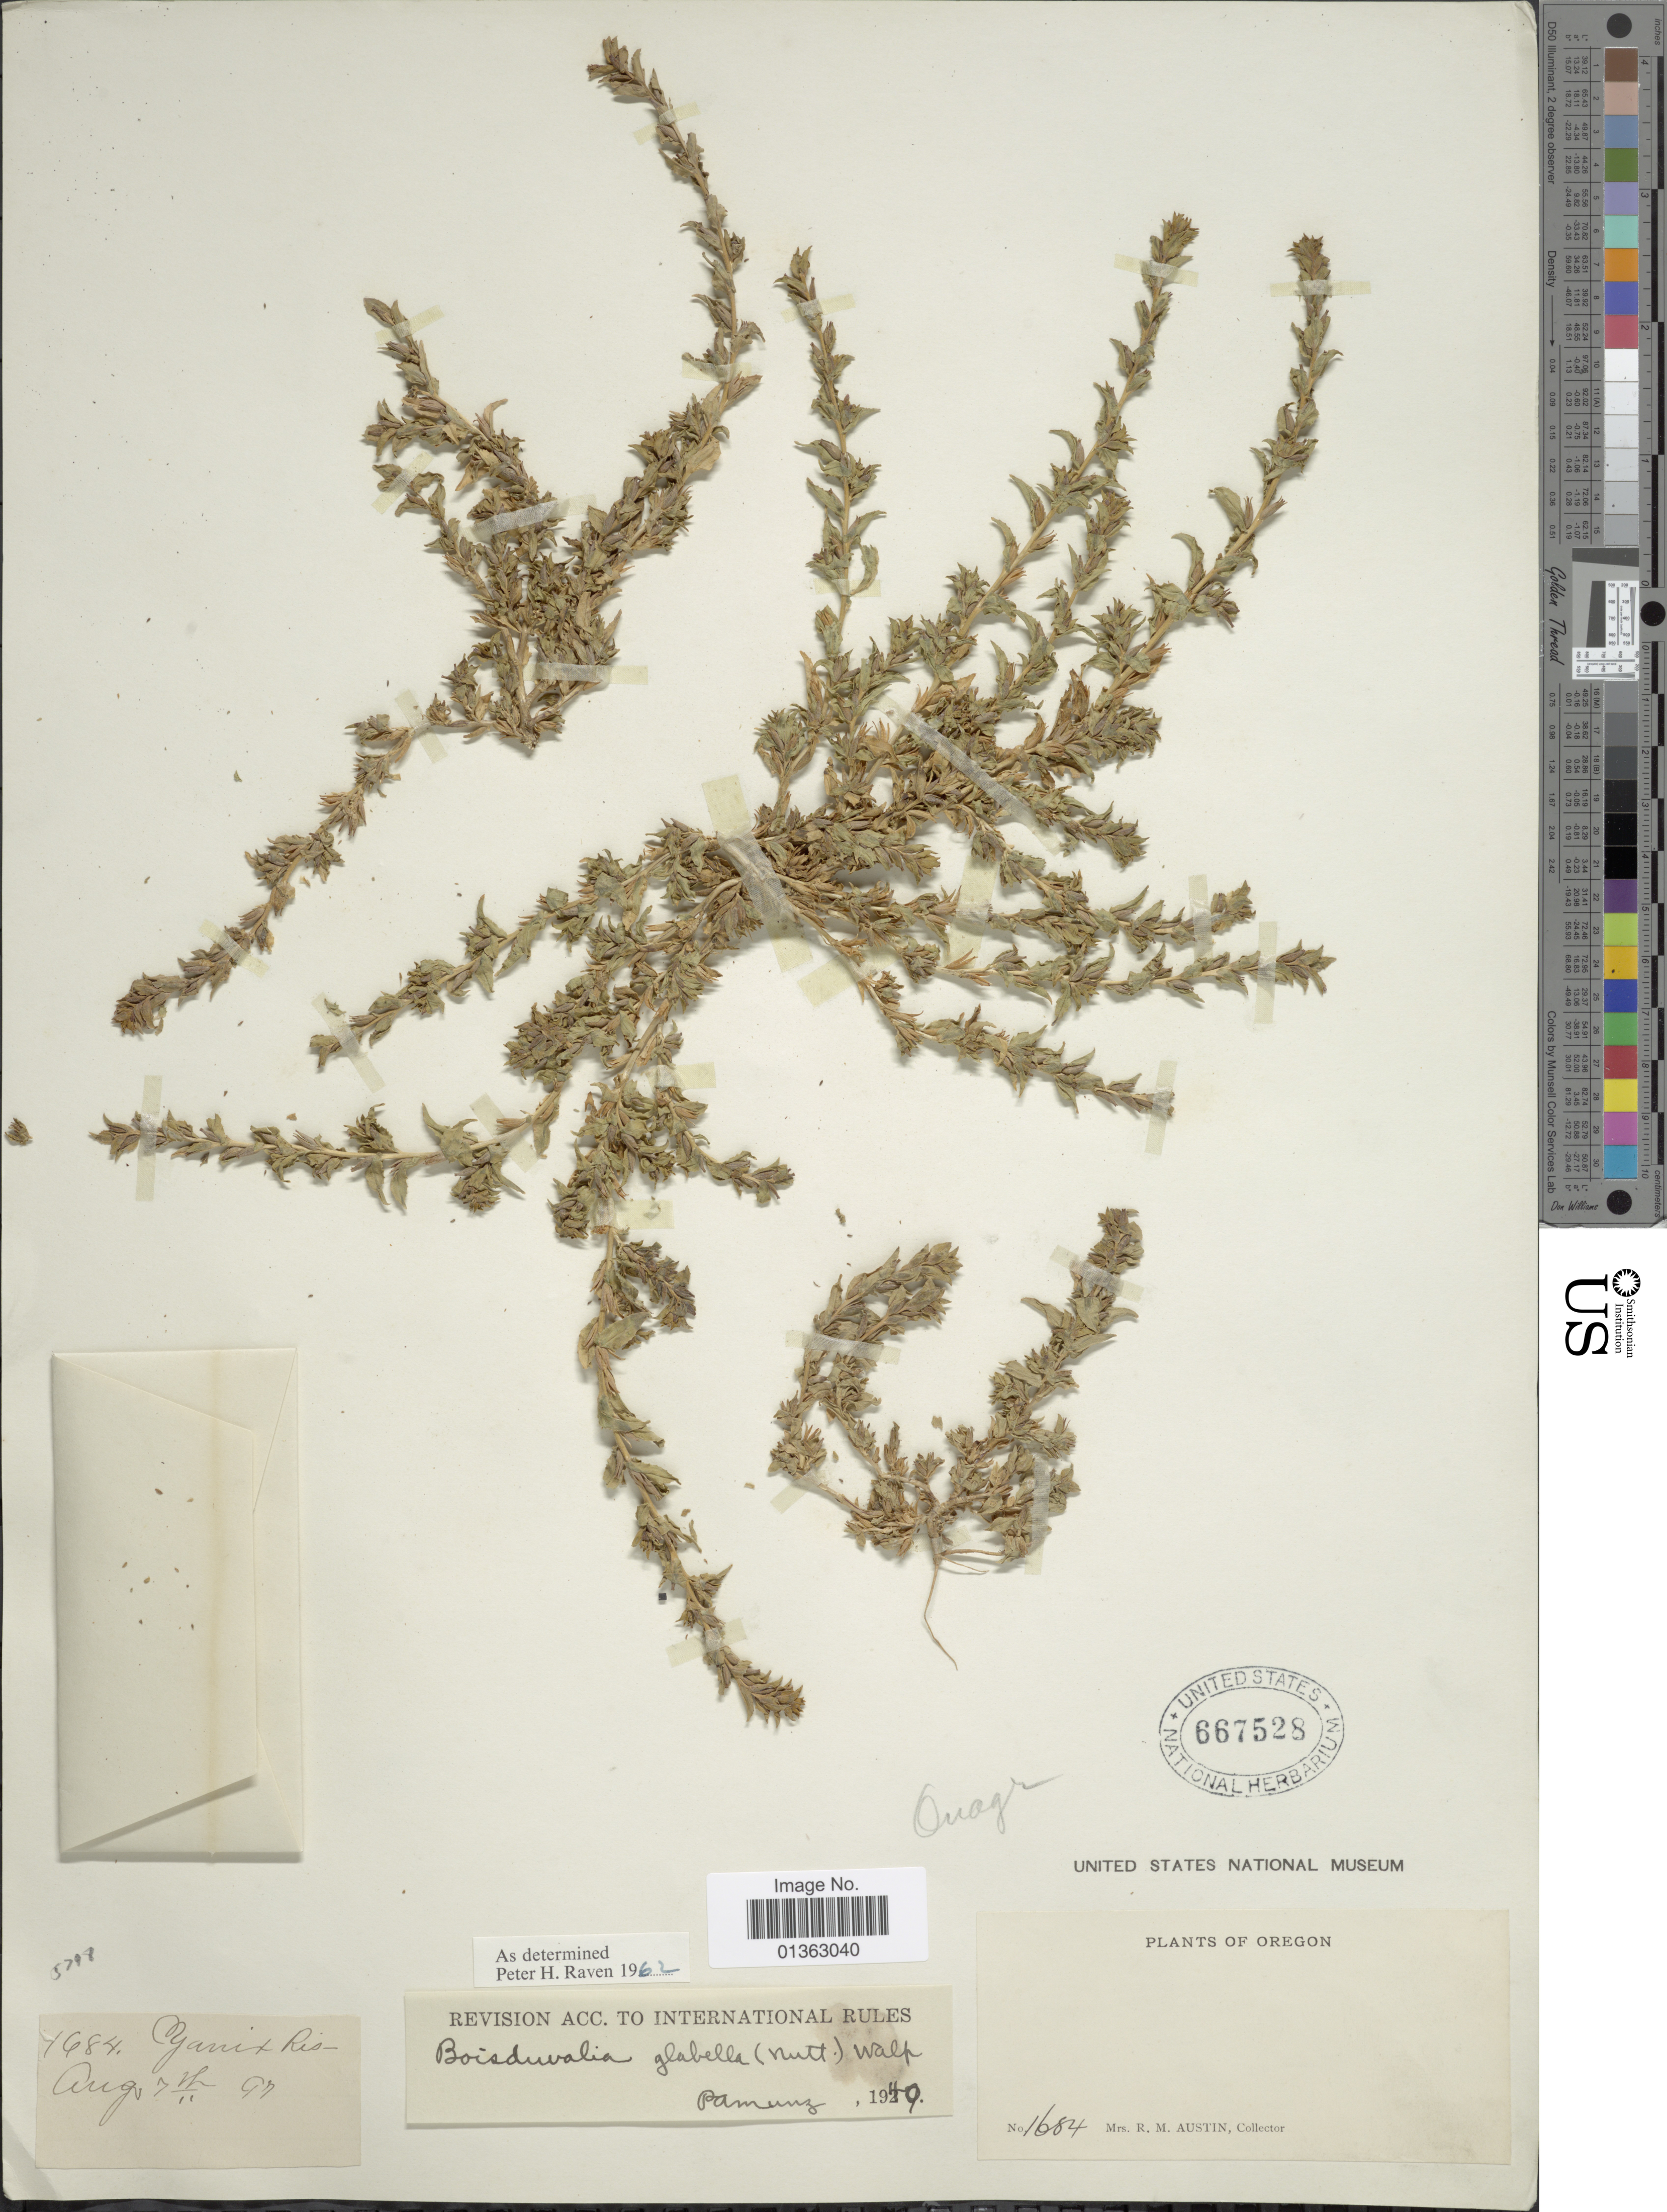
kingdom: Plantae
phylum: Tracheophyta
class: Magnoliopsida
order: Myrtales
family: Onagraceae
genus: Epilobium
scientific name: Epilobium campestre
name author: (Jeps.) Hoch & W.L. Wagner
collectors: R. Austin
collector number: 1684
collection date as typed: Transcribed d/m/y: 7/8/97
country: United States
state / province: Oregon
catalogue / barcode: US 667528